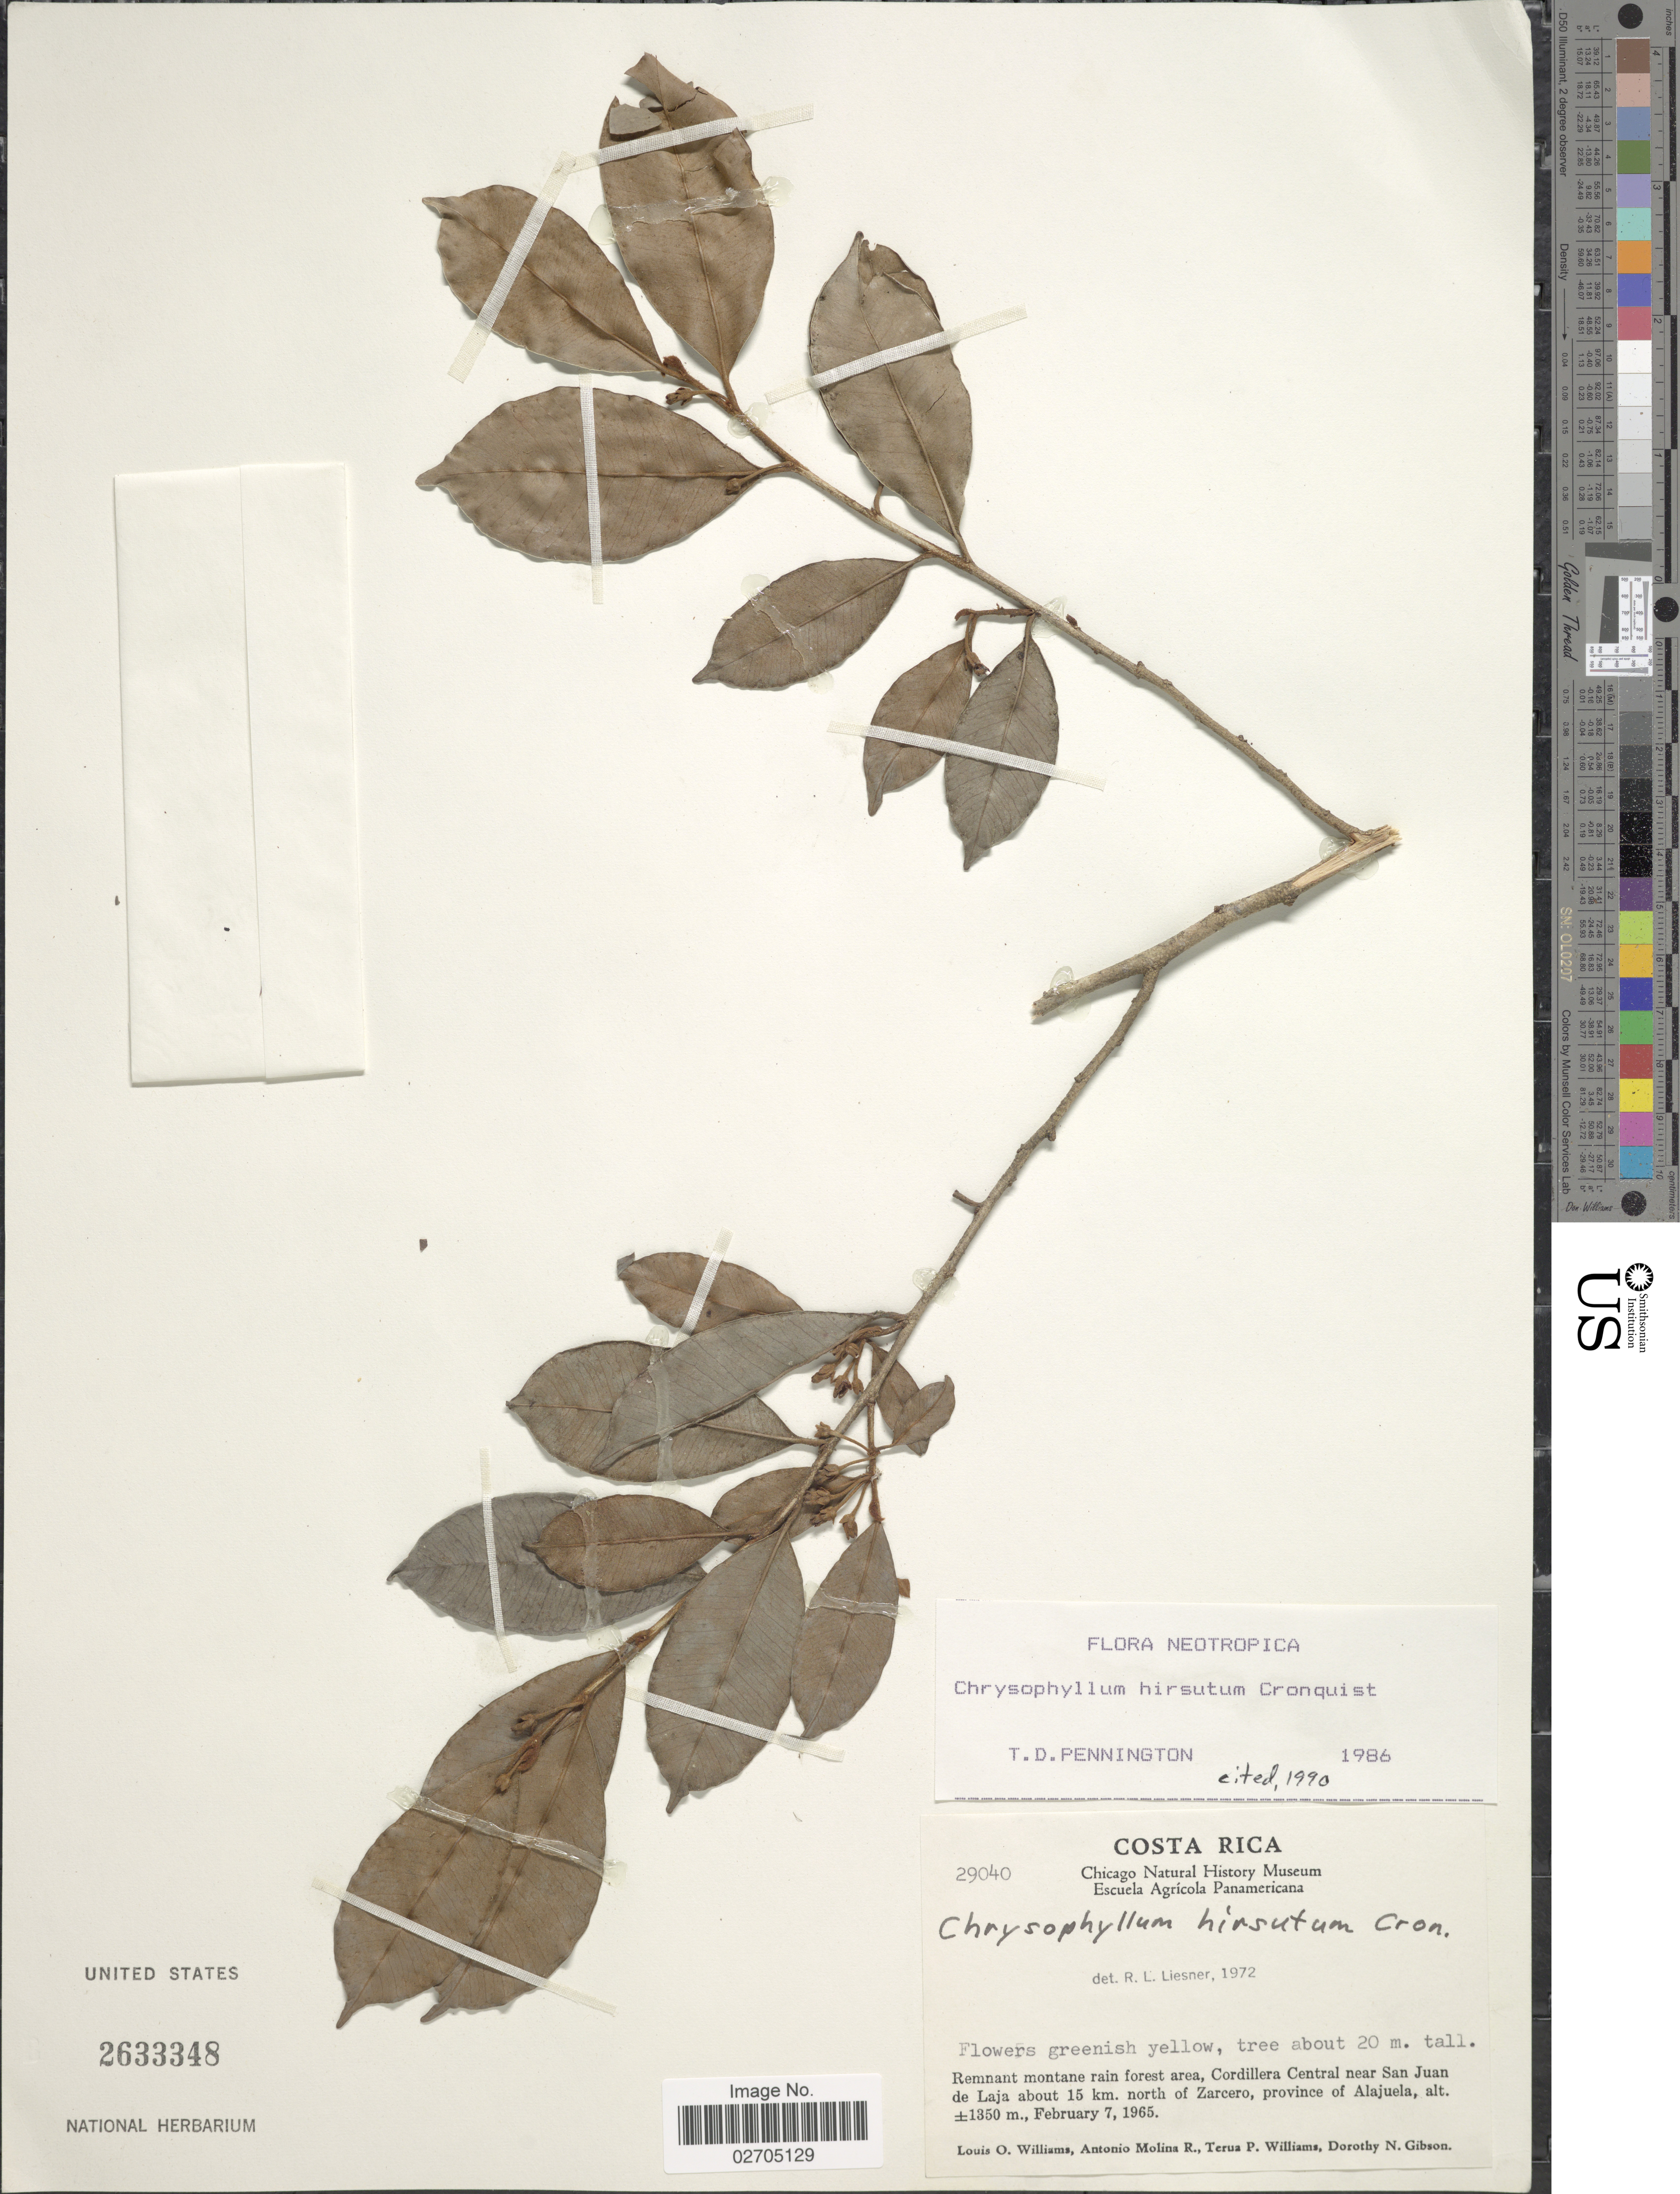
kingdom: Plantae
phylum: Tracheophyta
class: Magnoliopsida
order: Ericales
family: Sapotaceae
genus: Chrysophyllum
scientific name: Chrysophyllum hirsutum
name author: Cronq.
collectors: L. O. Williams, A. Molina R., T. P. Williams & D. N. Gibson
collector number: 29040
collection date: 1965-02-07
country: Costa Rica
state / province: Alajuela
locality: Remnant montane rain forest area, Cordillera Central San Juan de Laja about 15 km. north of Zarcero.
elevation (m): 1350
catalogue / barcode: US 2633348